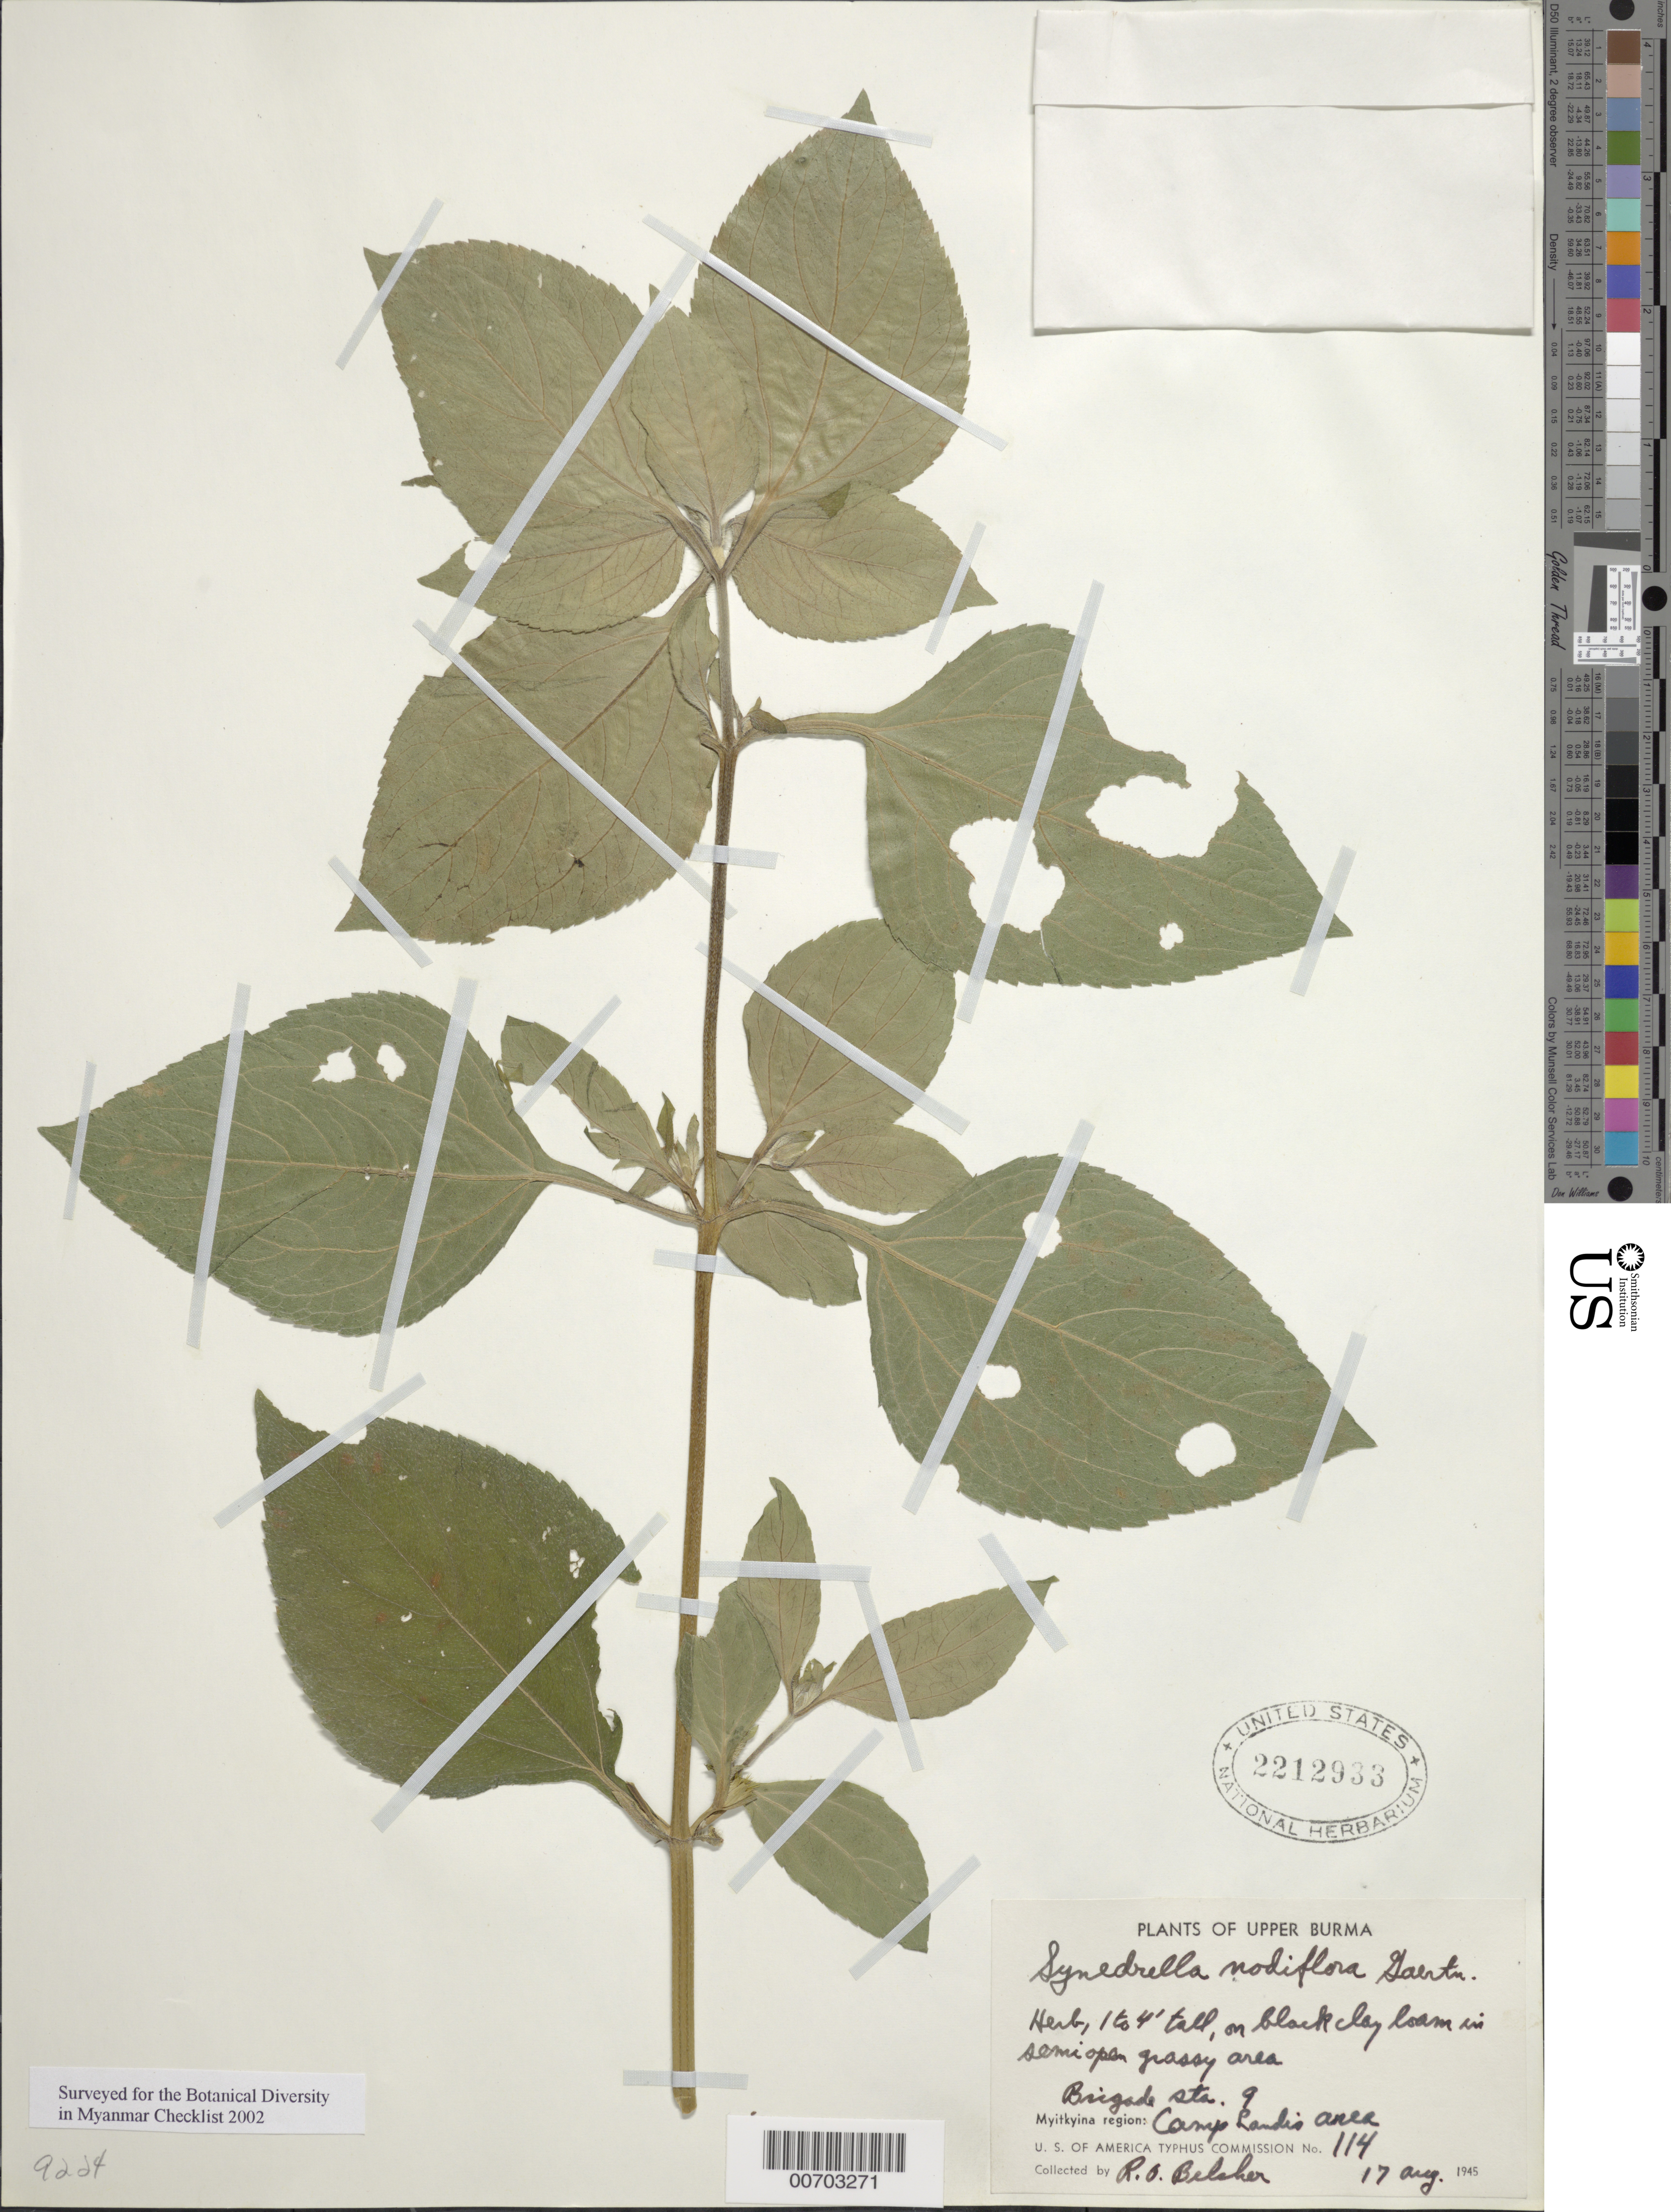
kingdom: Plantae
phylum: Tracheophyta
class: Magnoliopsida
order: Asterales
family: Asteraceae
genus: Synedrella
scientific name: Synedrella nodiflora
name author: (L.) Gaertn.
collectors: R. Belcher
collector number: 114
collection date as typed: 17 Aug 1945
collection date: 1945-08-17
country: Myanmar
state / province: Kachin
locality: Myitkyina, Camp Landis area, Sta. 9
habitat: Black clay loam in semiopen grassy area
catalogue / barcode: US 2212933